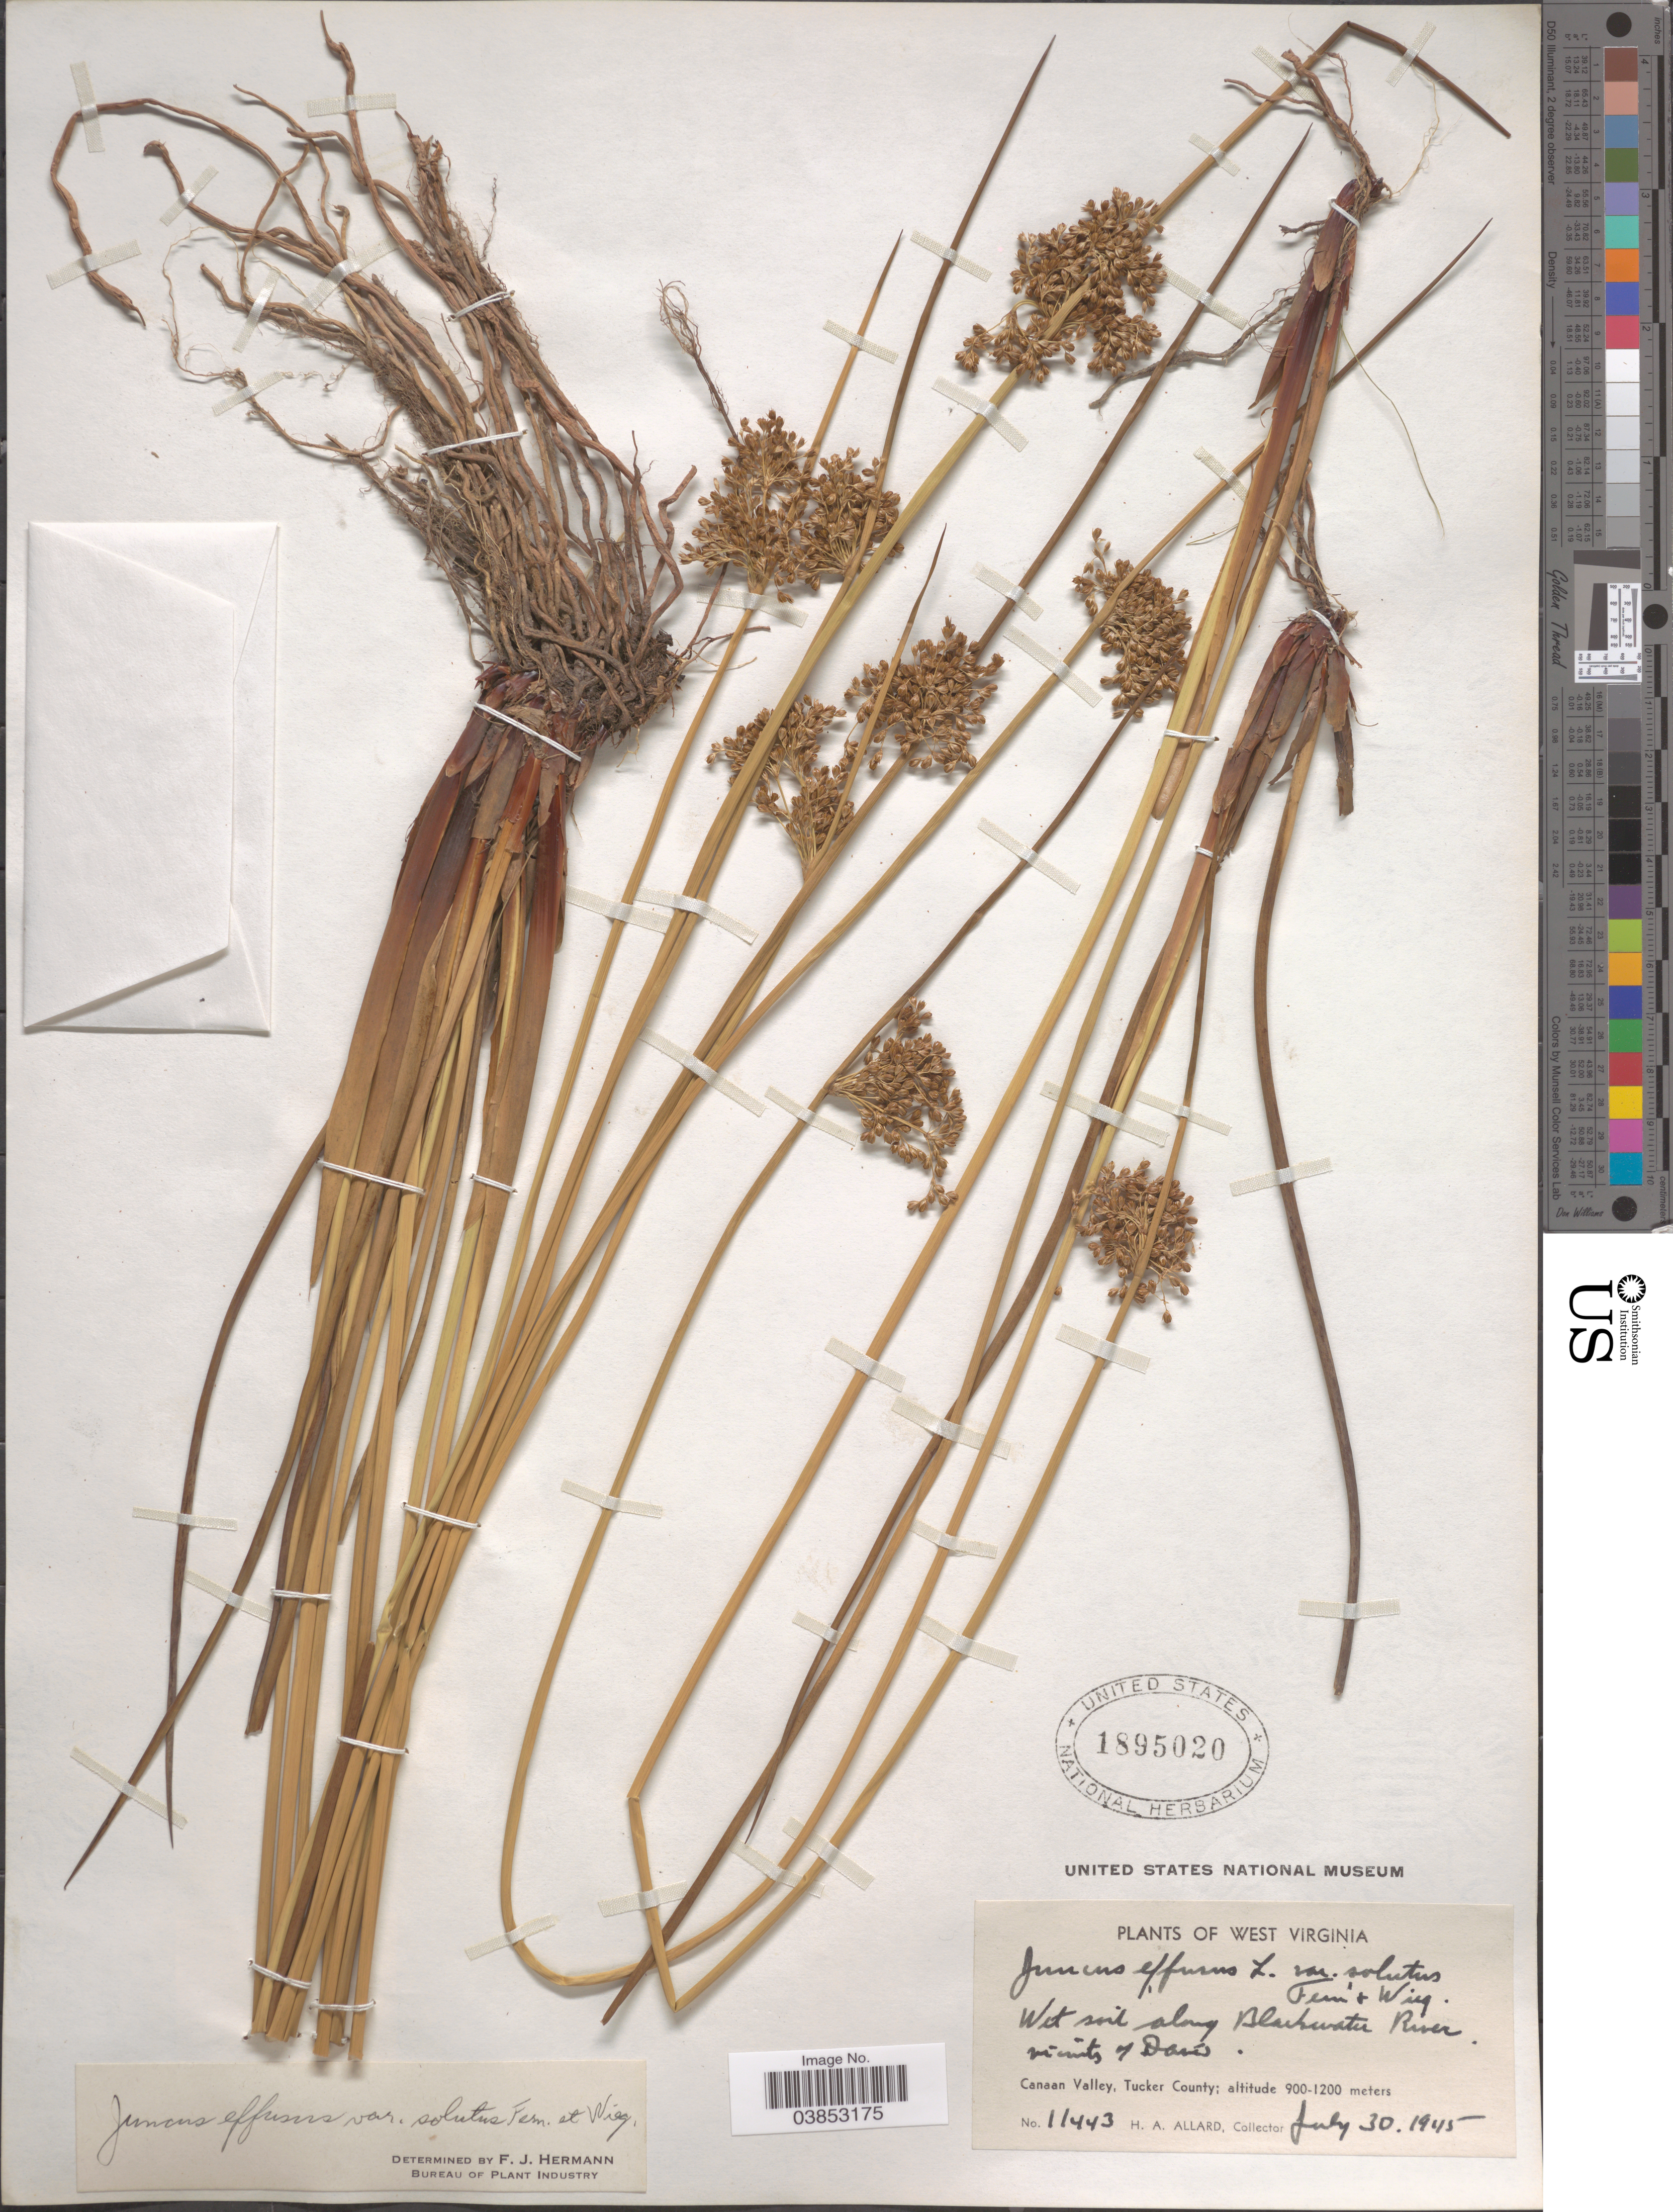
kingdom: Plantae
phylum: Tracheophyta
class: Liliopsida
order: Poales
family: Juncaceae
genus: Juncus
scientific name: Juncus effusus var. solutus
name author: Fernald & Wiegand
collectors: H. A. Allard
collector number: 11443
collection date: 1945-07-30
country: United States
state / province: West Virginia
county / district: Tucker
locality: Along Blackwater River limits of Davis. Canaan Valley, Tucker County.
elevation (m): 900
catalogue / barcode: US 1895020